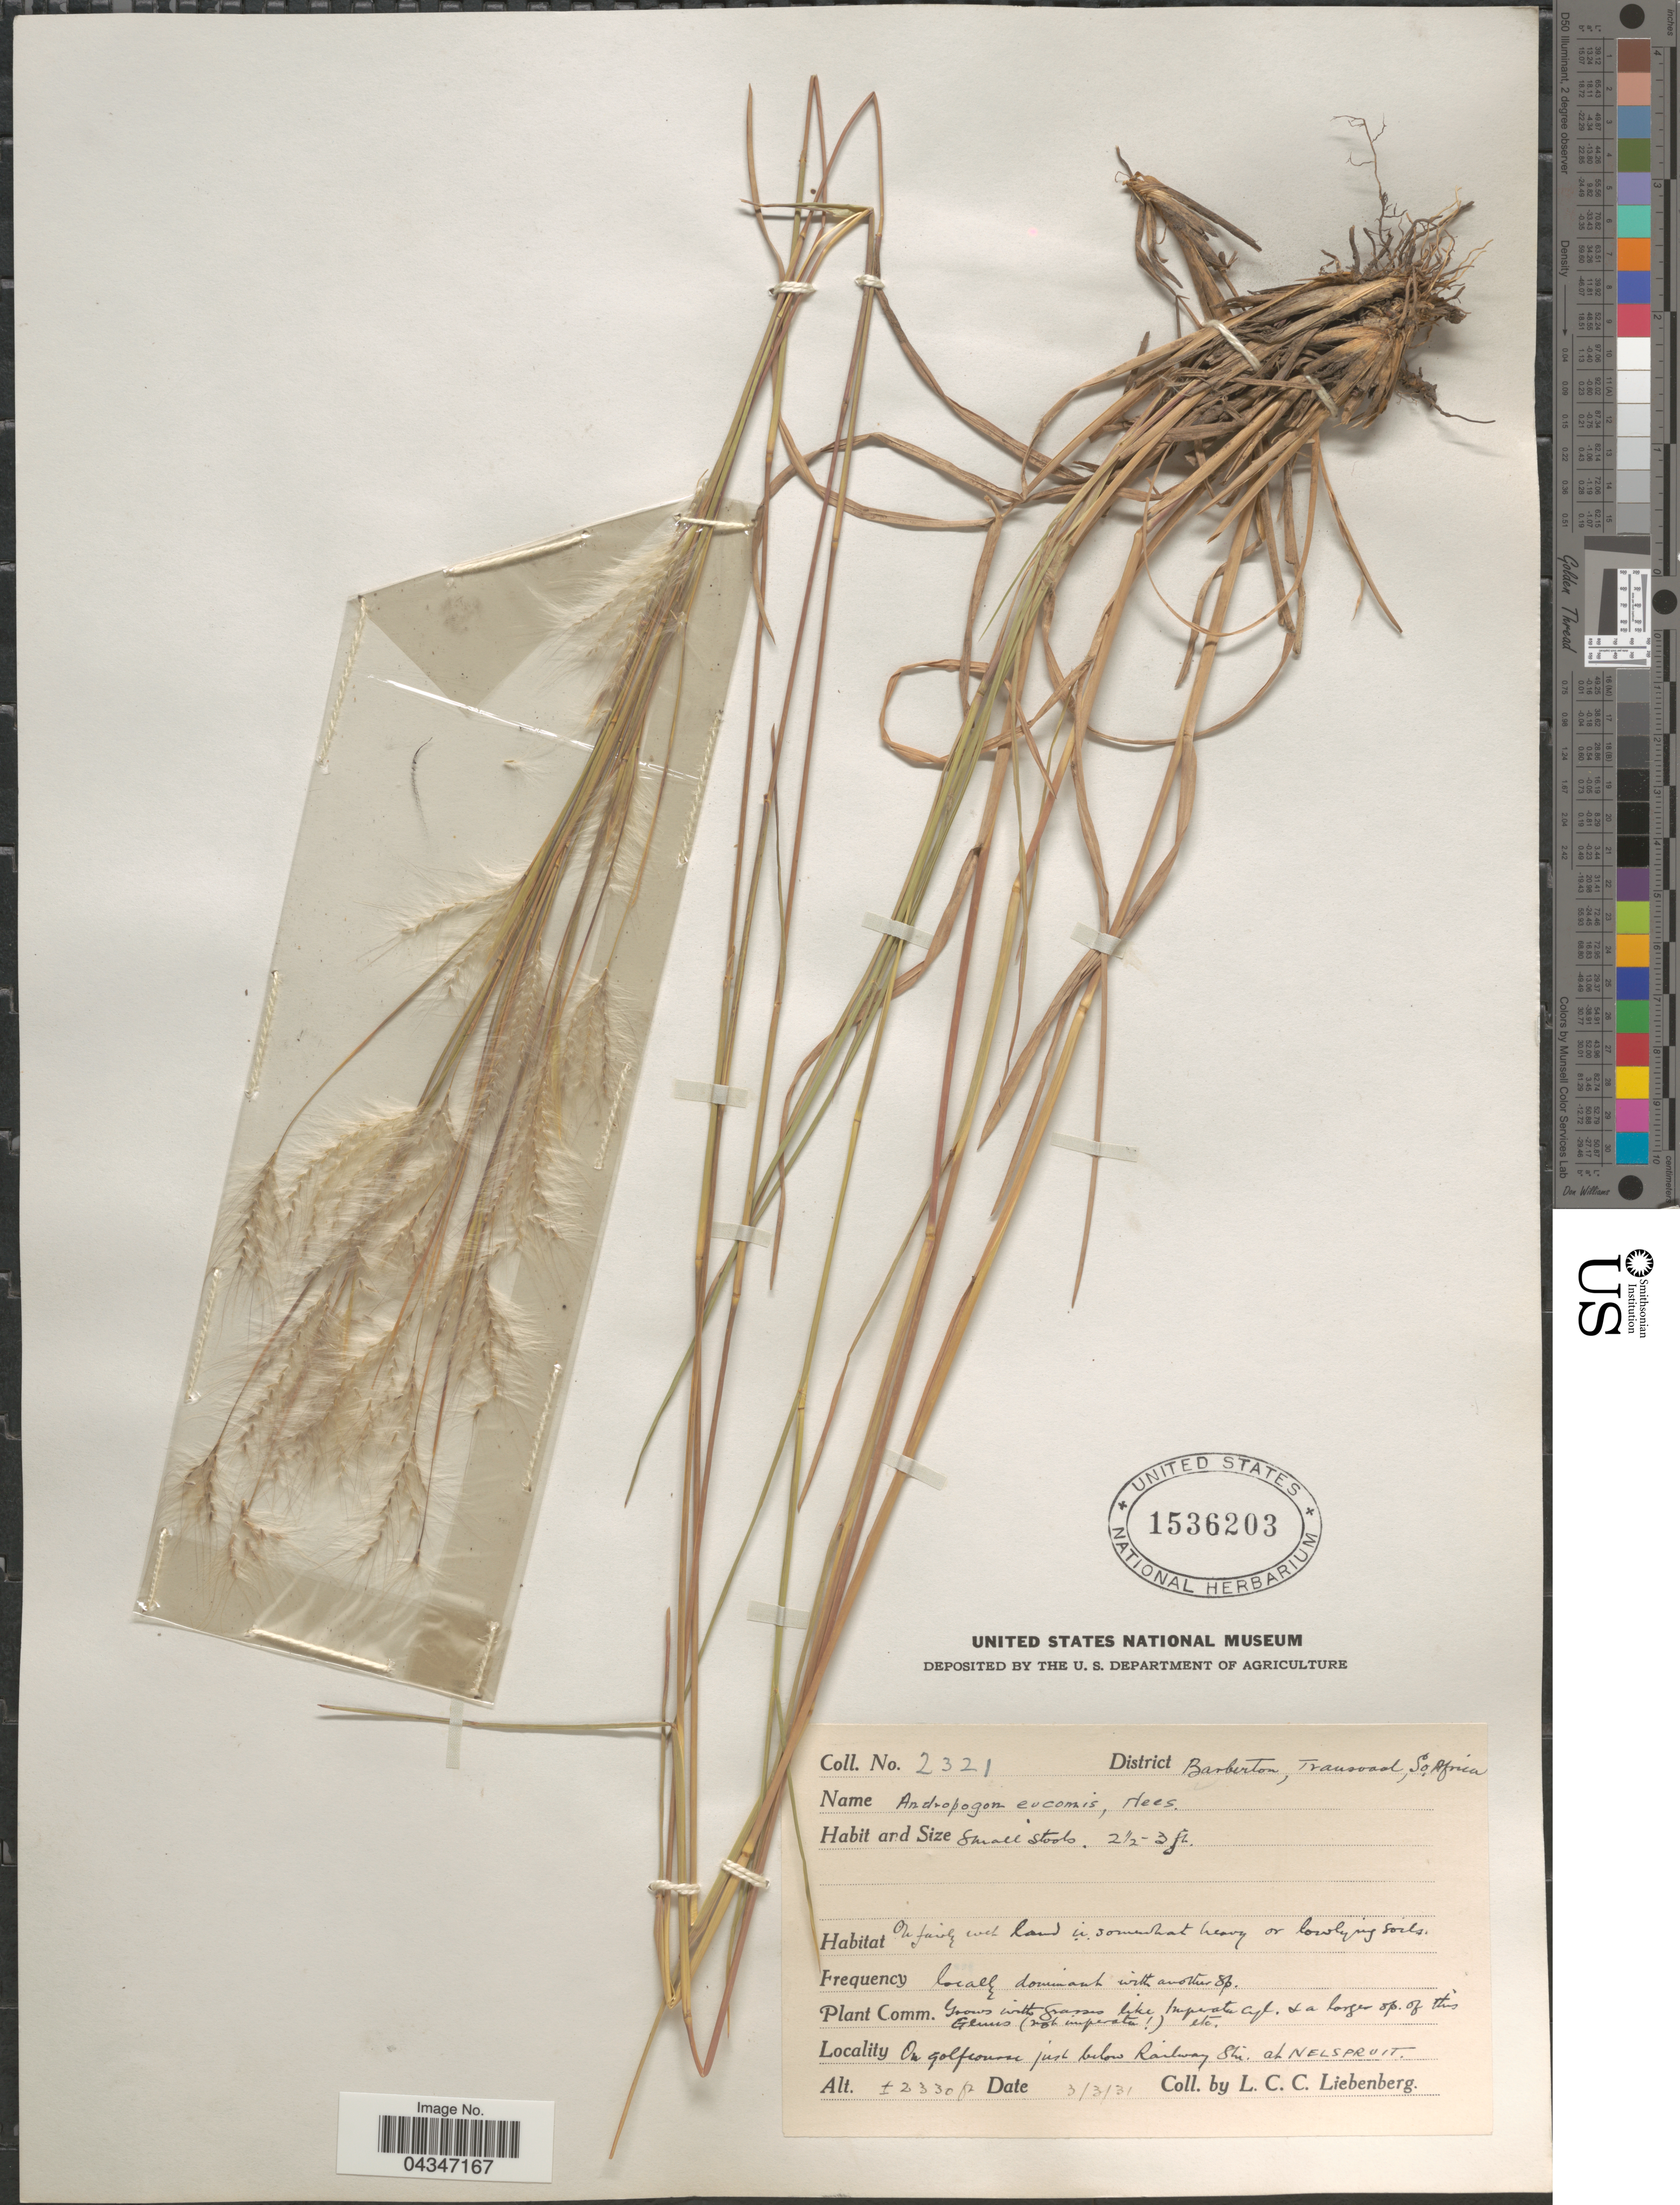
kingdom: Plantae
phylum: Tracheophyta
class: Liliopsida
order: Poales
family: Poaceae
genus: Andropogon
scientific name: Andropogon eucomus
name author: Nees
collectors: L. Liebenberg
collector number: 2321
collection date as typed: Transcribed d/m/y: 3/3/31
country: South Africa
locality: District Barberton, Transvaal. On golfcourse just below Railway Sta at Nelspruit.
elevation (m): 710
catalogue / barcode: US 1536203